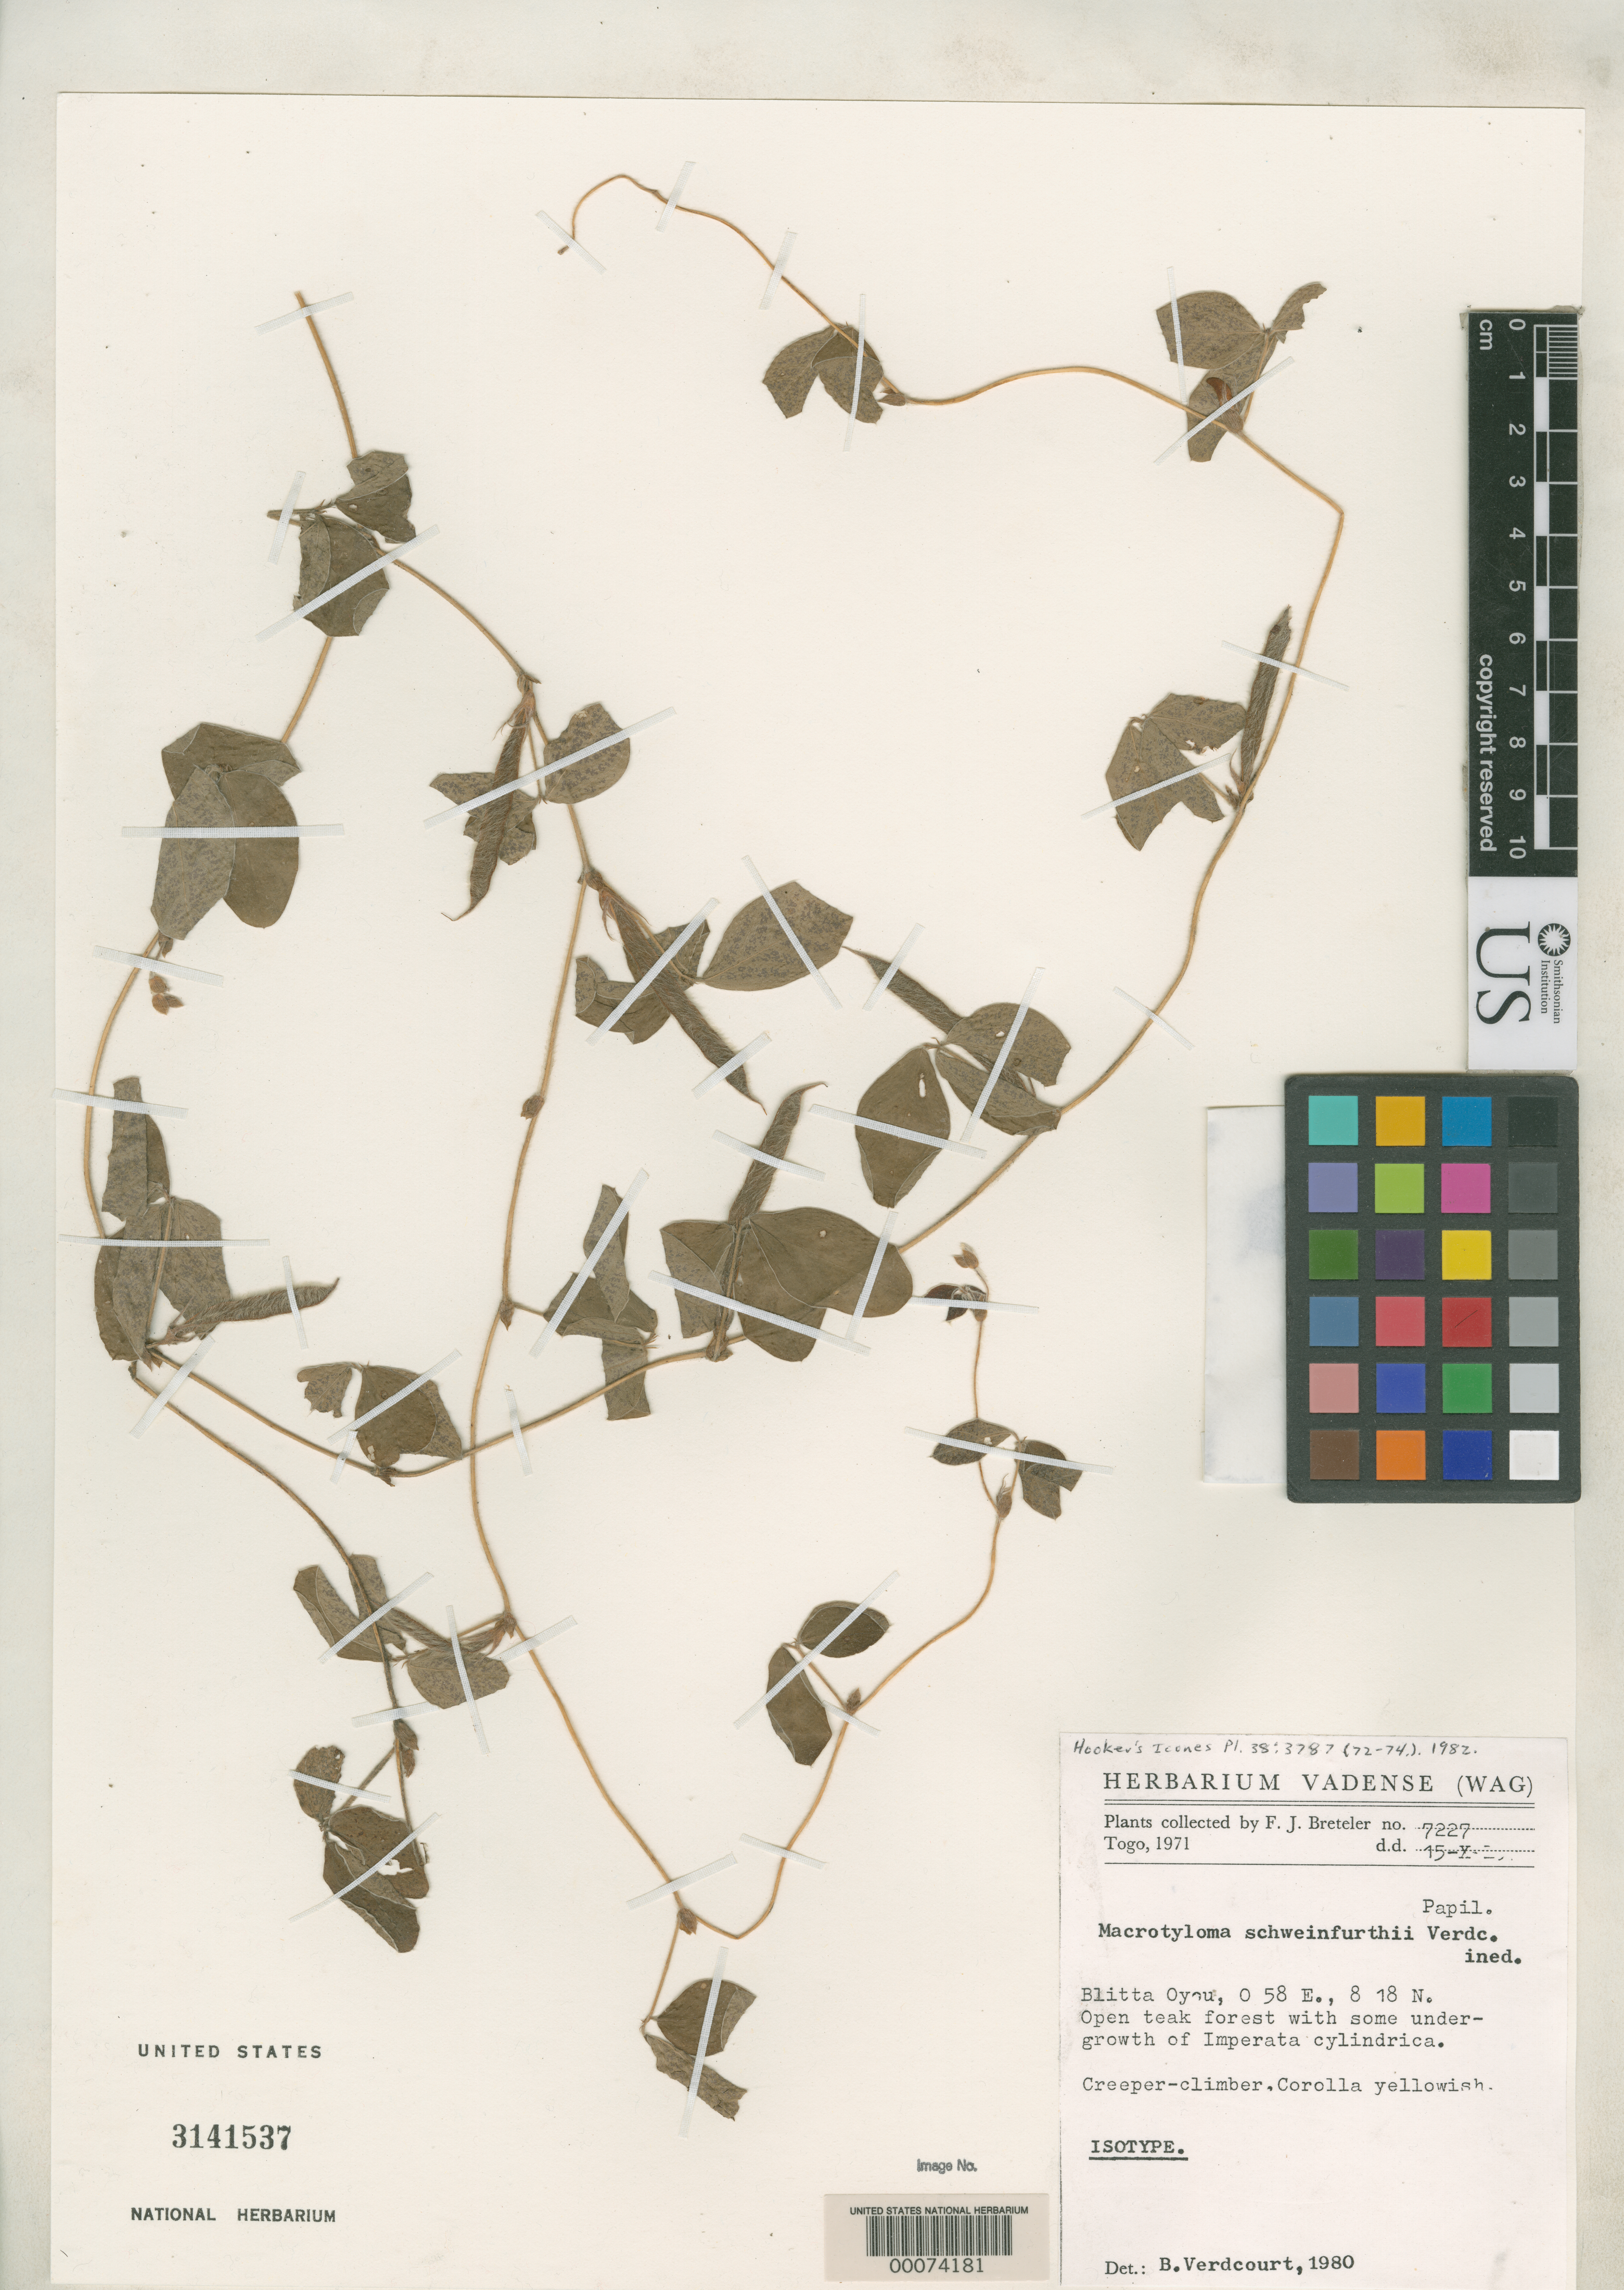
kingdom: Plantae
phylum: Tracheophyta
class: Magnoliopsida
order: Fabales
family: Fabaceae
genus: Macrotyloma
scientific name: Macrotyloma schweinfurthii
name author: Verdc.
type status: Isotype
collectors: F. J. Breteler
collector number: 7227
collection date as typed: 15 Dec 1971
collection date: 1971-12-15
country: Togo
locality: Blitta Oyou, open teak forest.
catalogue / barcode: US 3141537